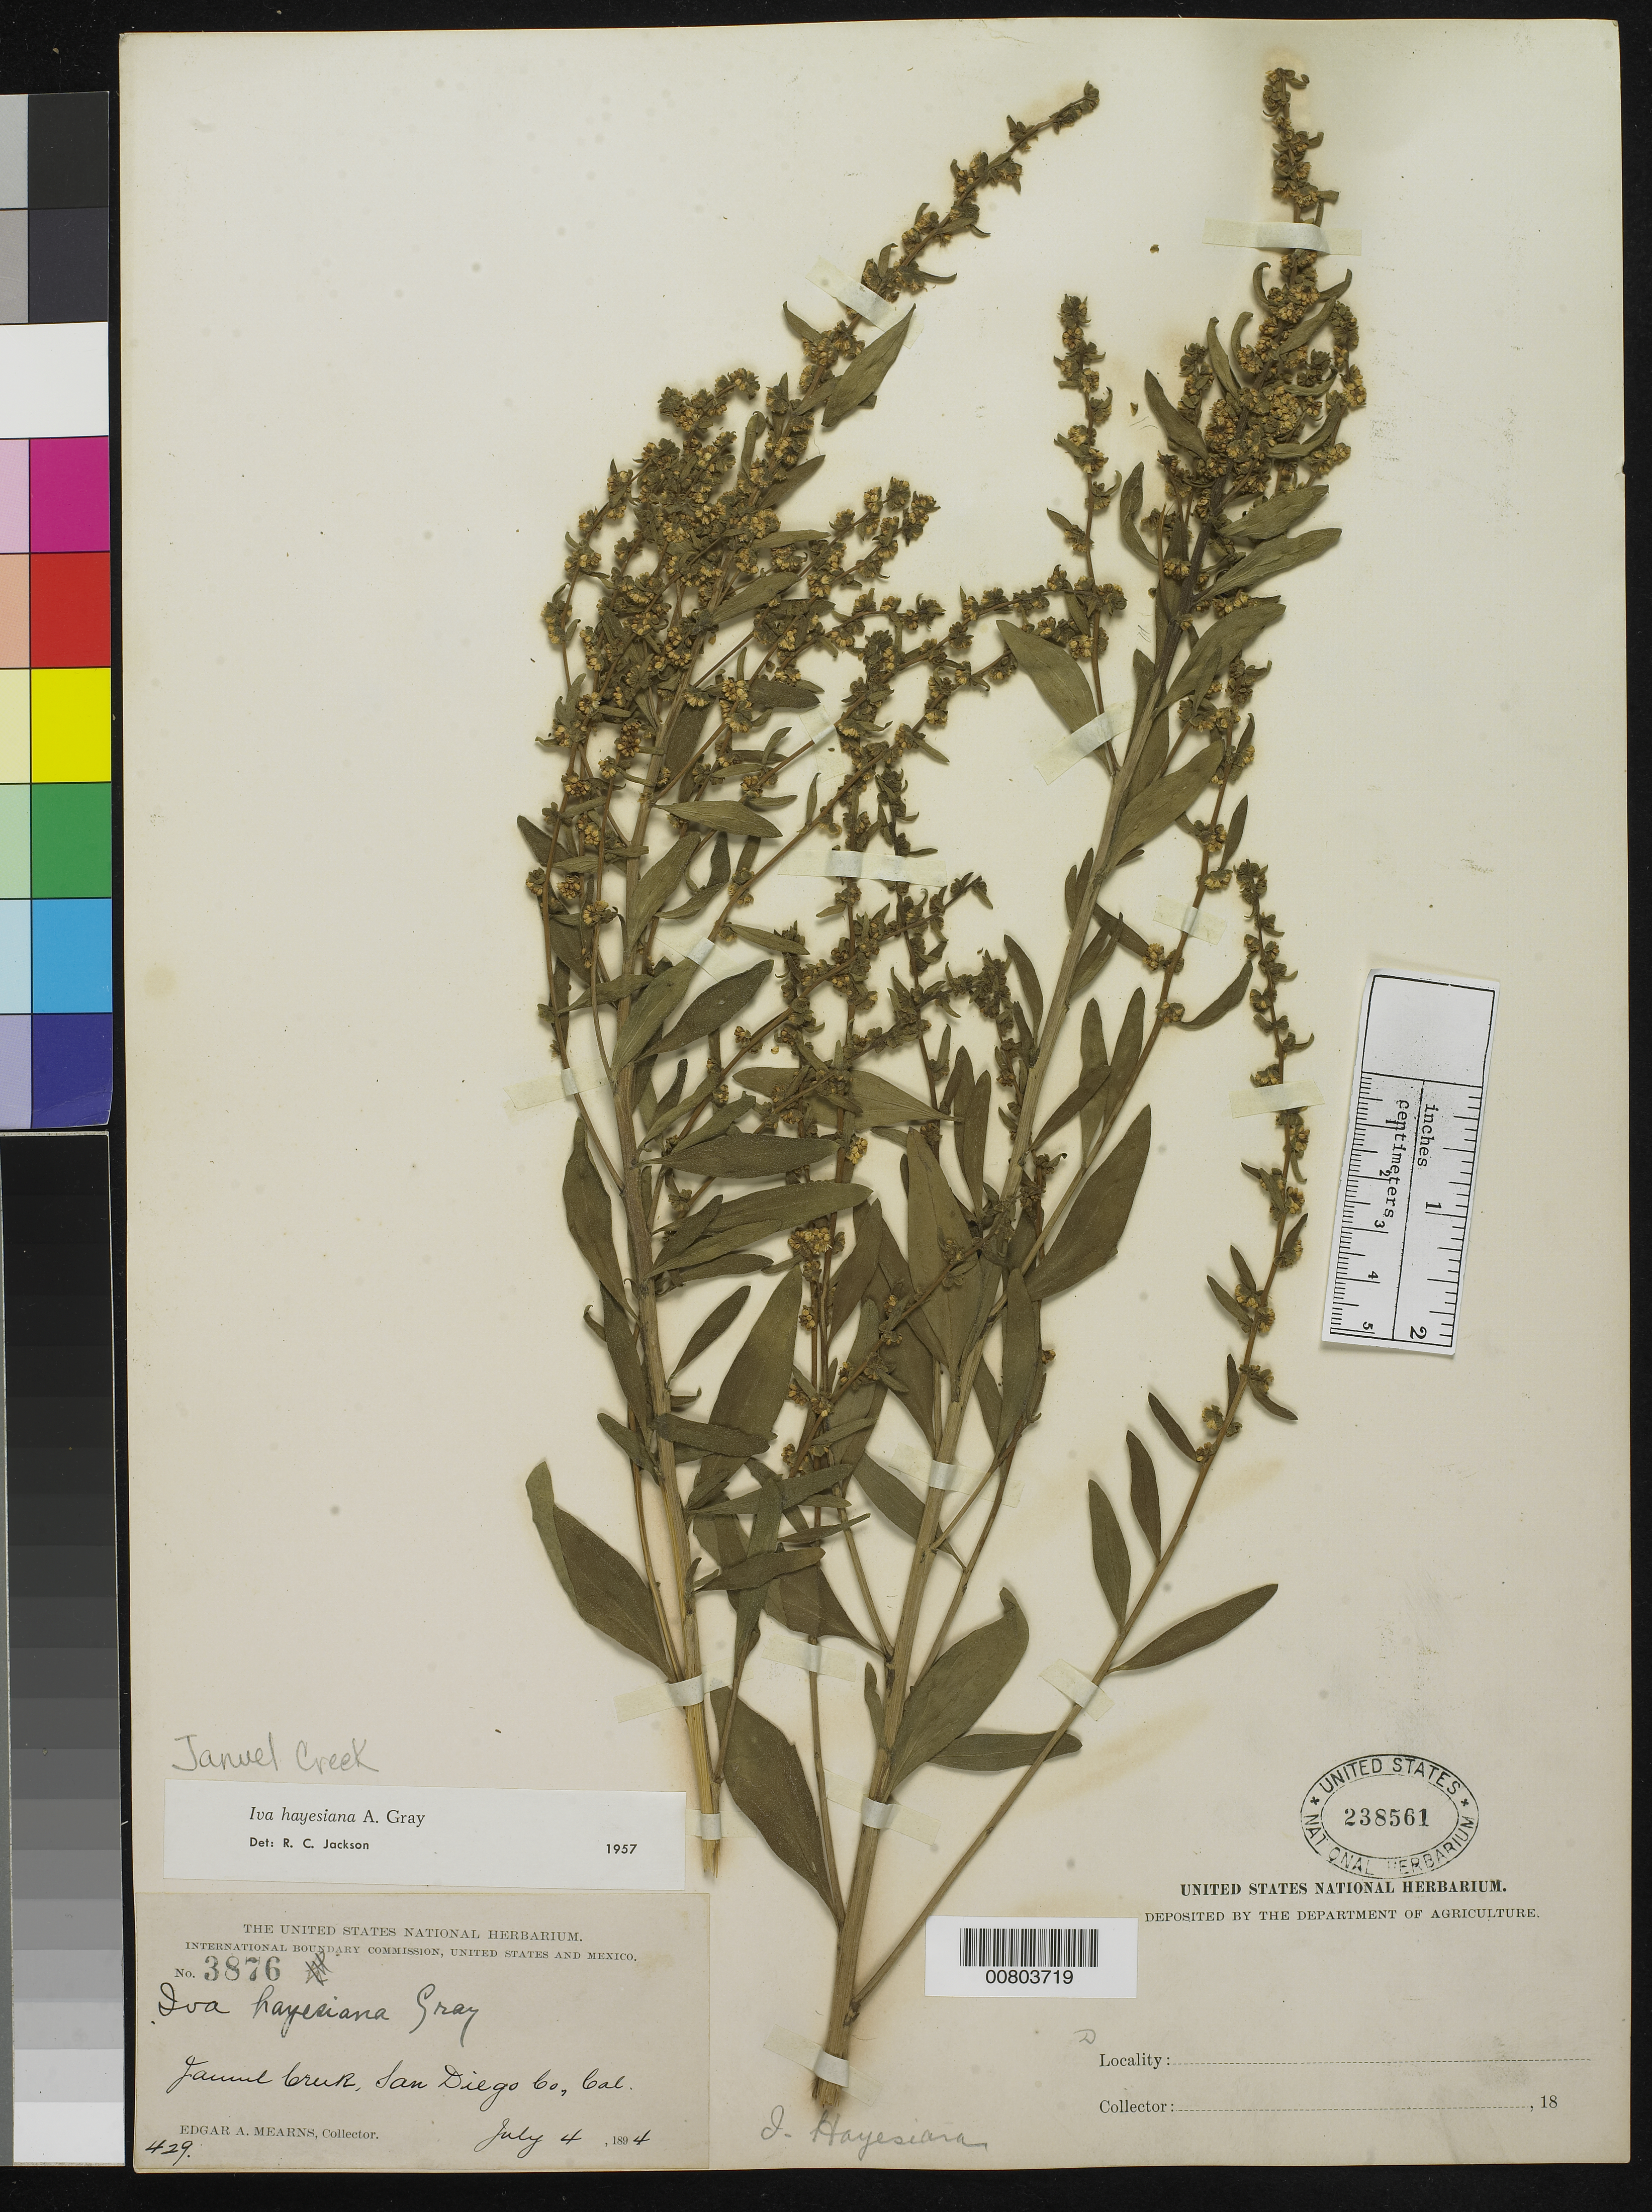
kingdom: Plantae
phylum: Tracheophyta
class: Magnoliopsida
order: Asterales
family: Asteraceae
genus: Iva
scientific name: Iva hayesiana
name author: A. Gray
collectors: E. A. Mearns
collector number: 3876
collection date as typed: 04 Jul 1894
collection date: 1894-07-04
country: United States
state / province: California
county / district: San Diego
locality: Januel Creek (unreadable), San Diego County, California.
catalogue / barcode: US 238561